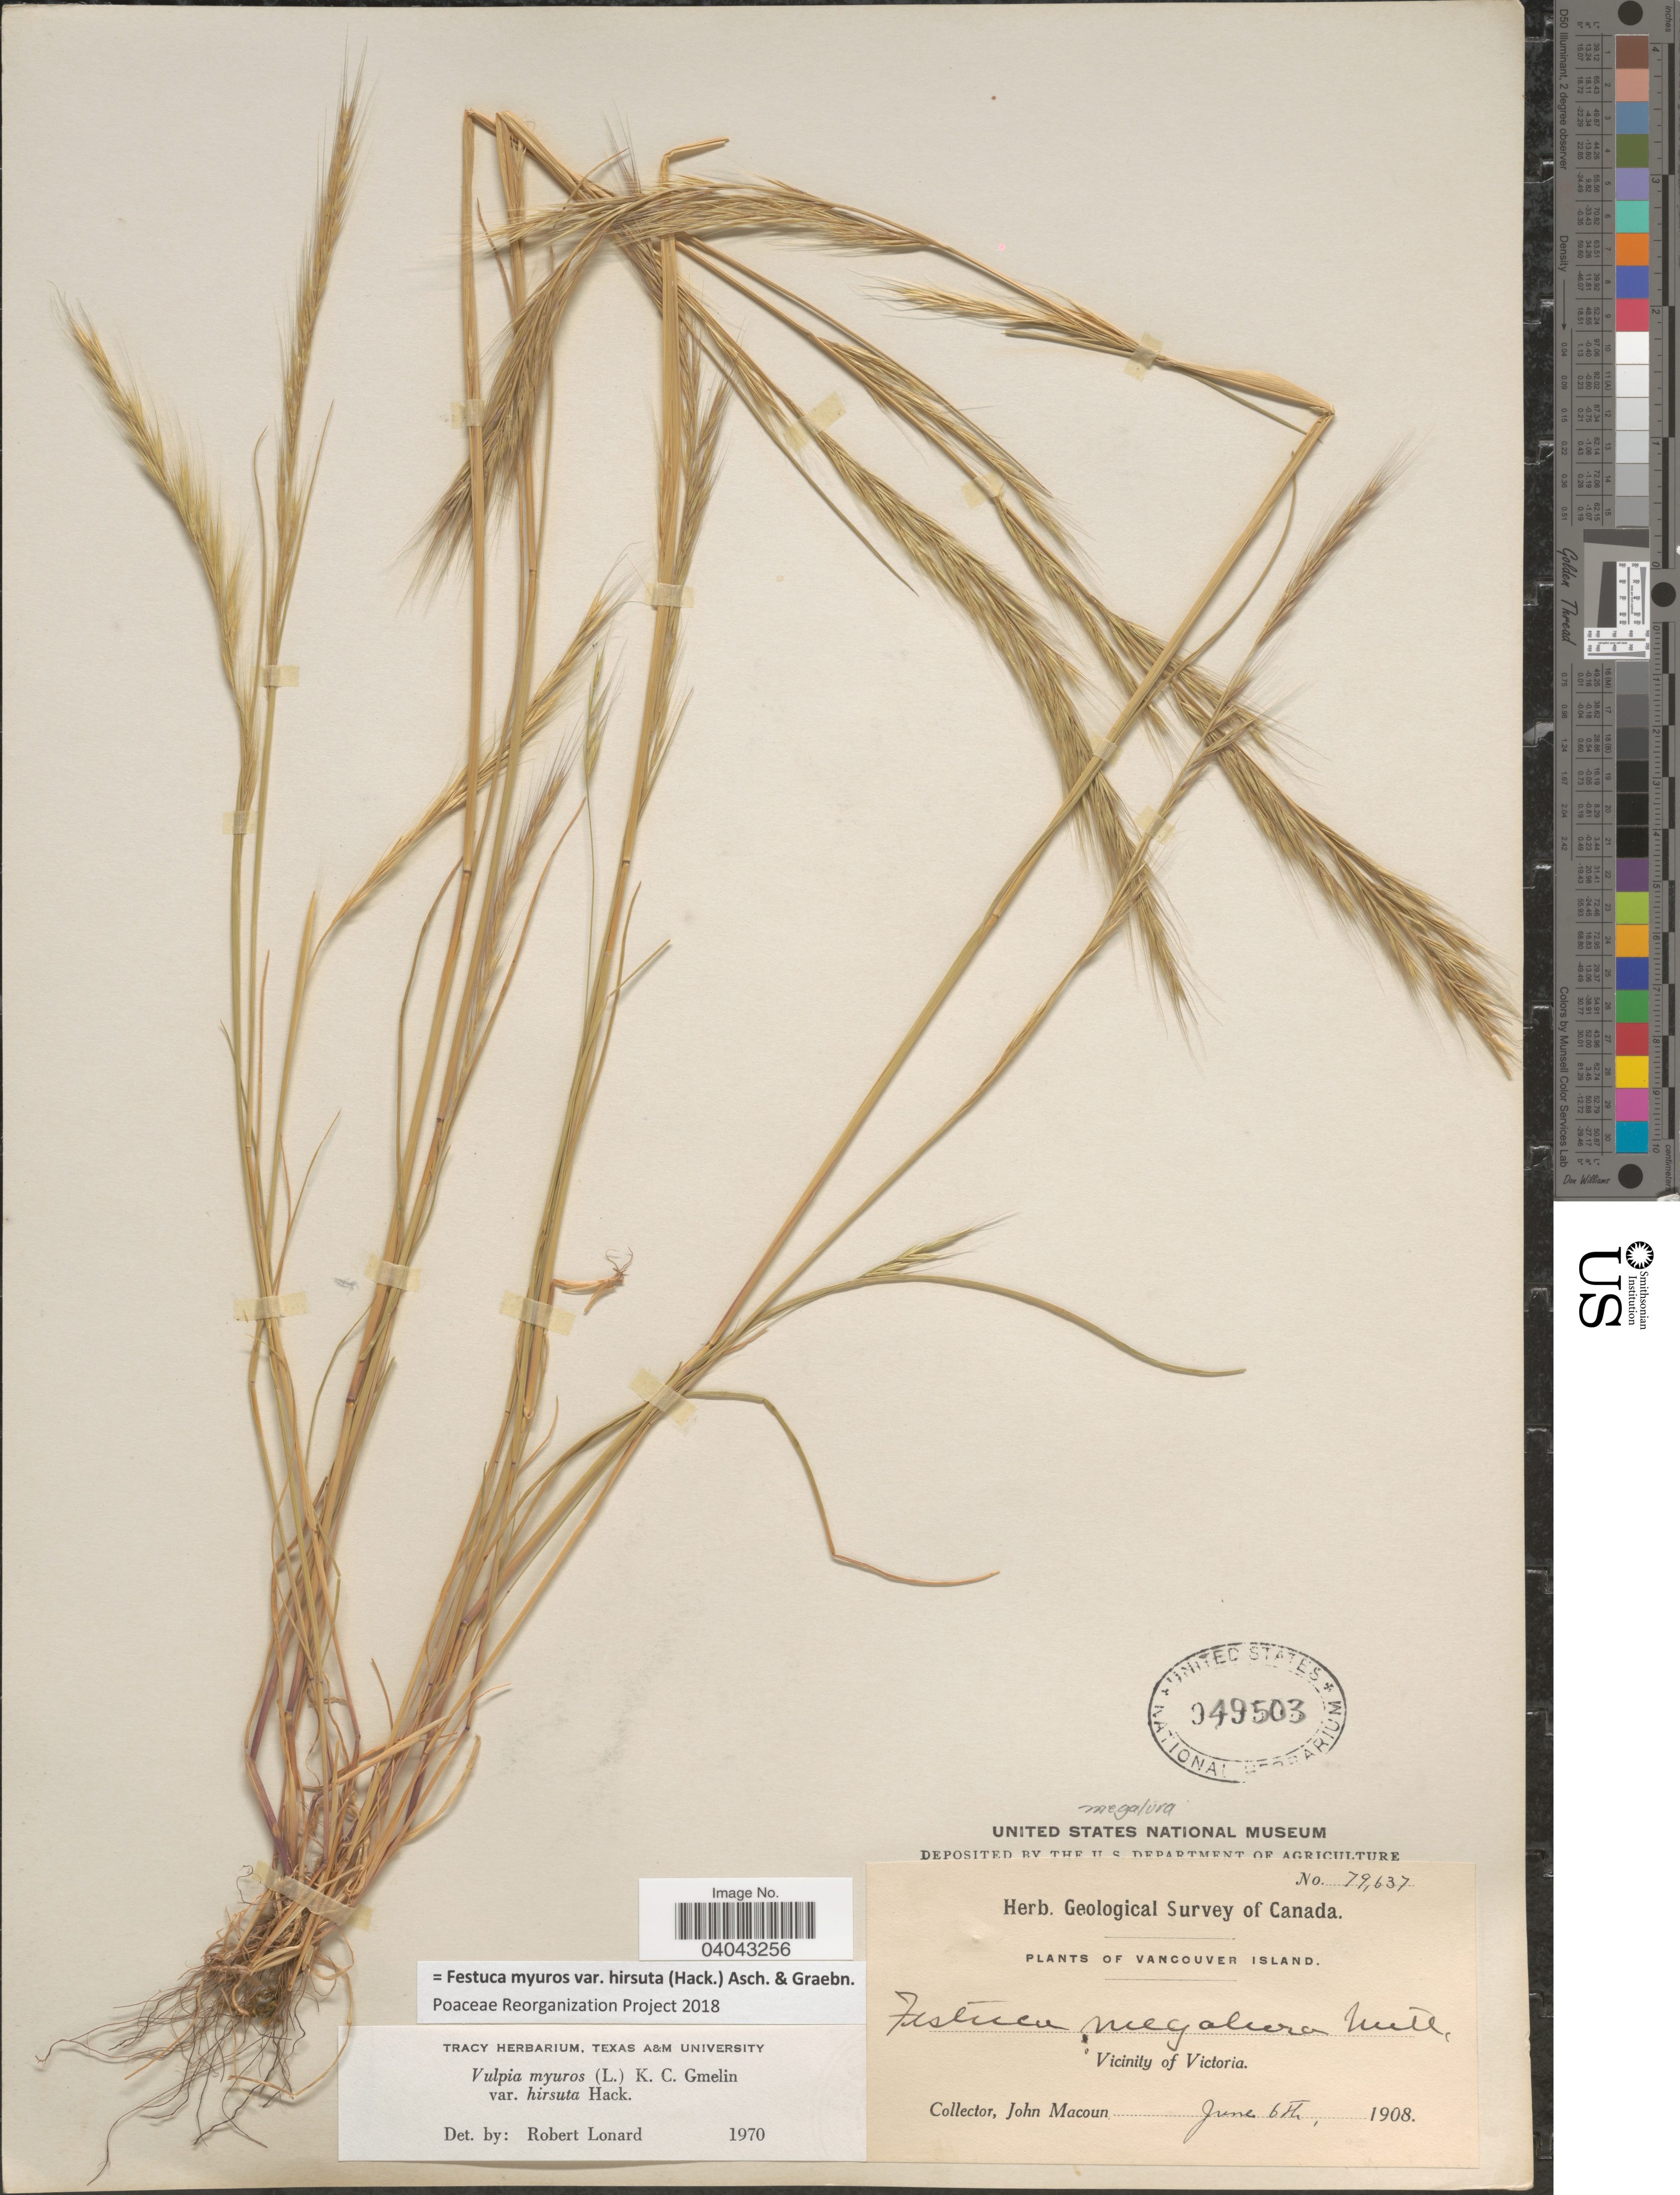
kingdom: Plantae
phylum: Tracheophyta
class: Liliopsida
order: Poales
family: Poaceae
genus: Festuca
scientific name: Festuca myuros var. hirsuta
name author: (Hack.) Asch. & Graebn.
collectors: J. Macoun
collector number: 79637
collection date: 1908-06-06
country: Canada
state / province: British Columbia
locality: Vancouver Island. Vicinity of Victoria.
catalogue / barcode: US 949503